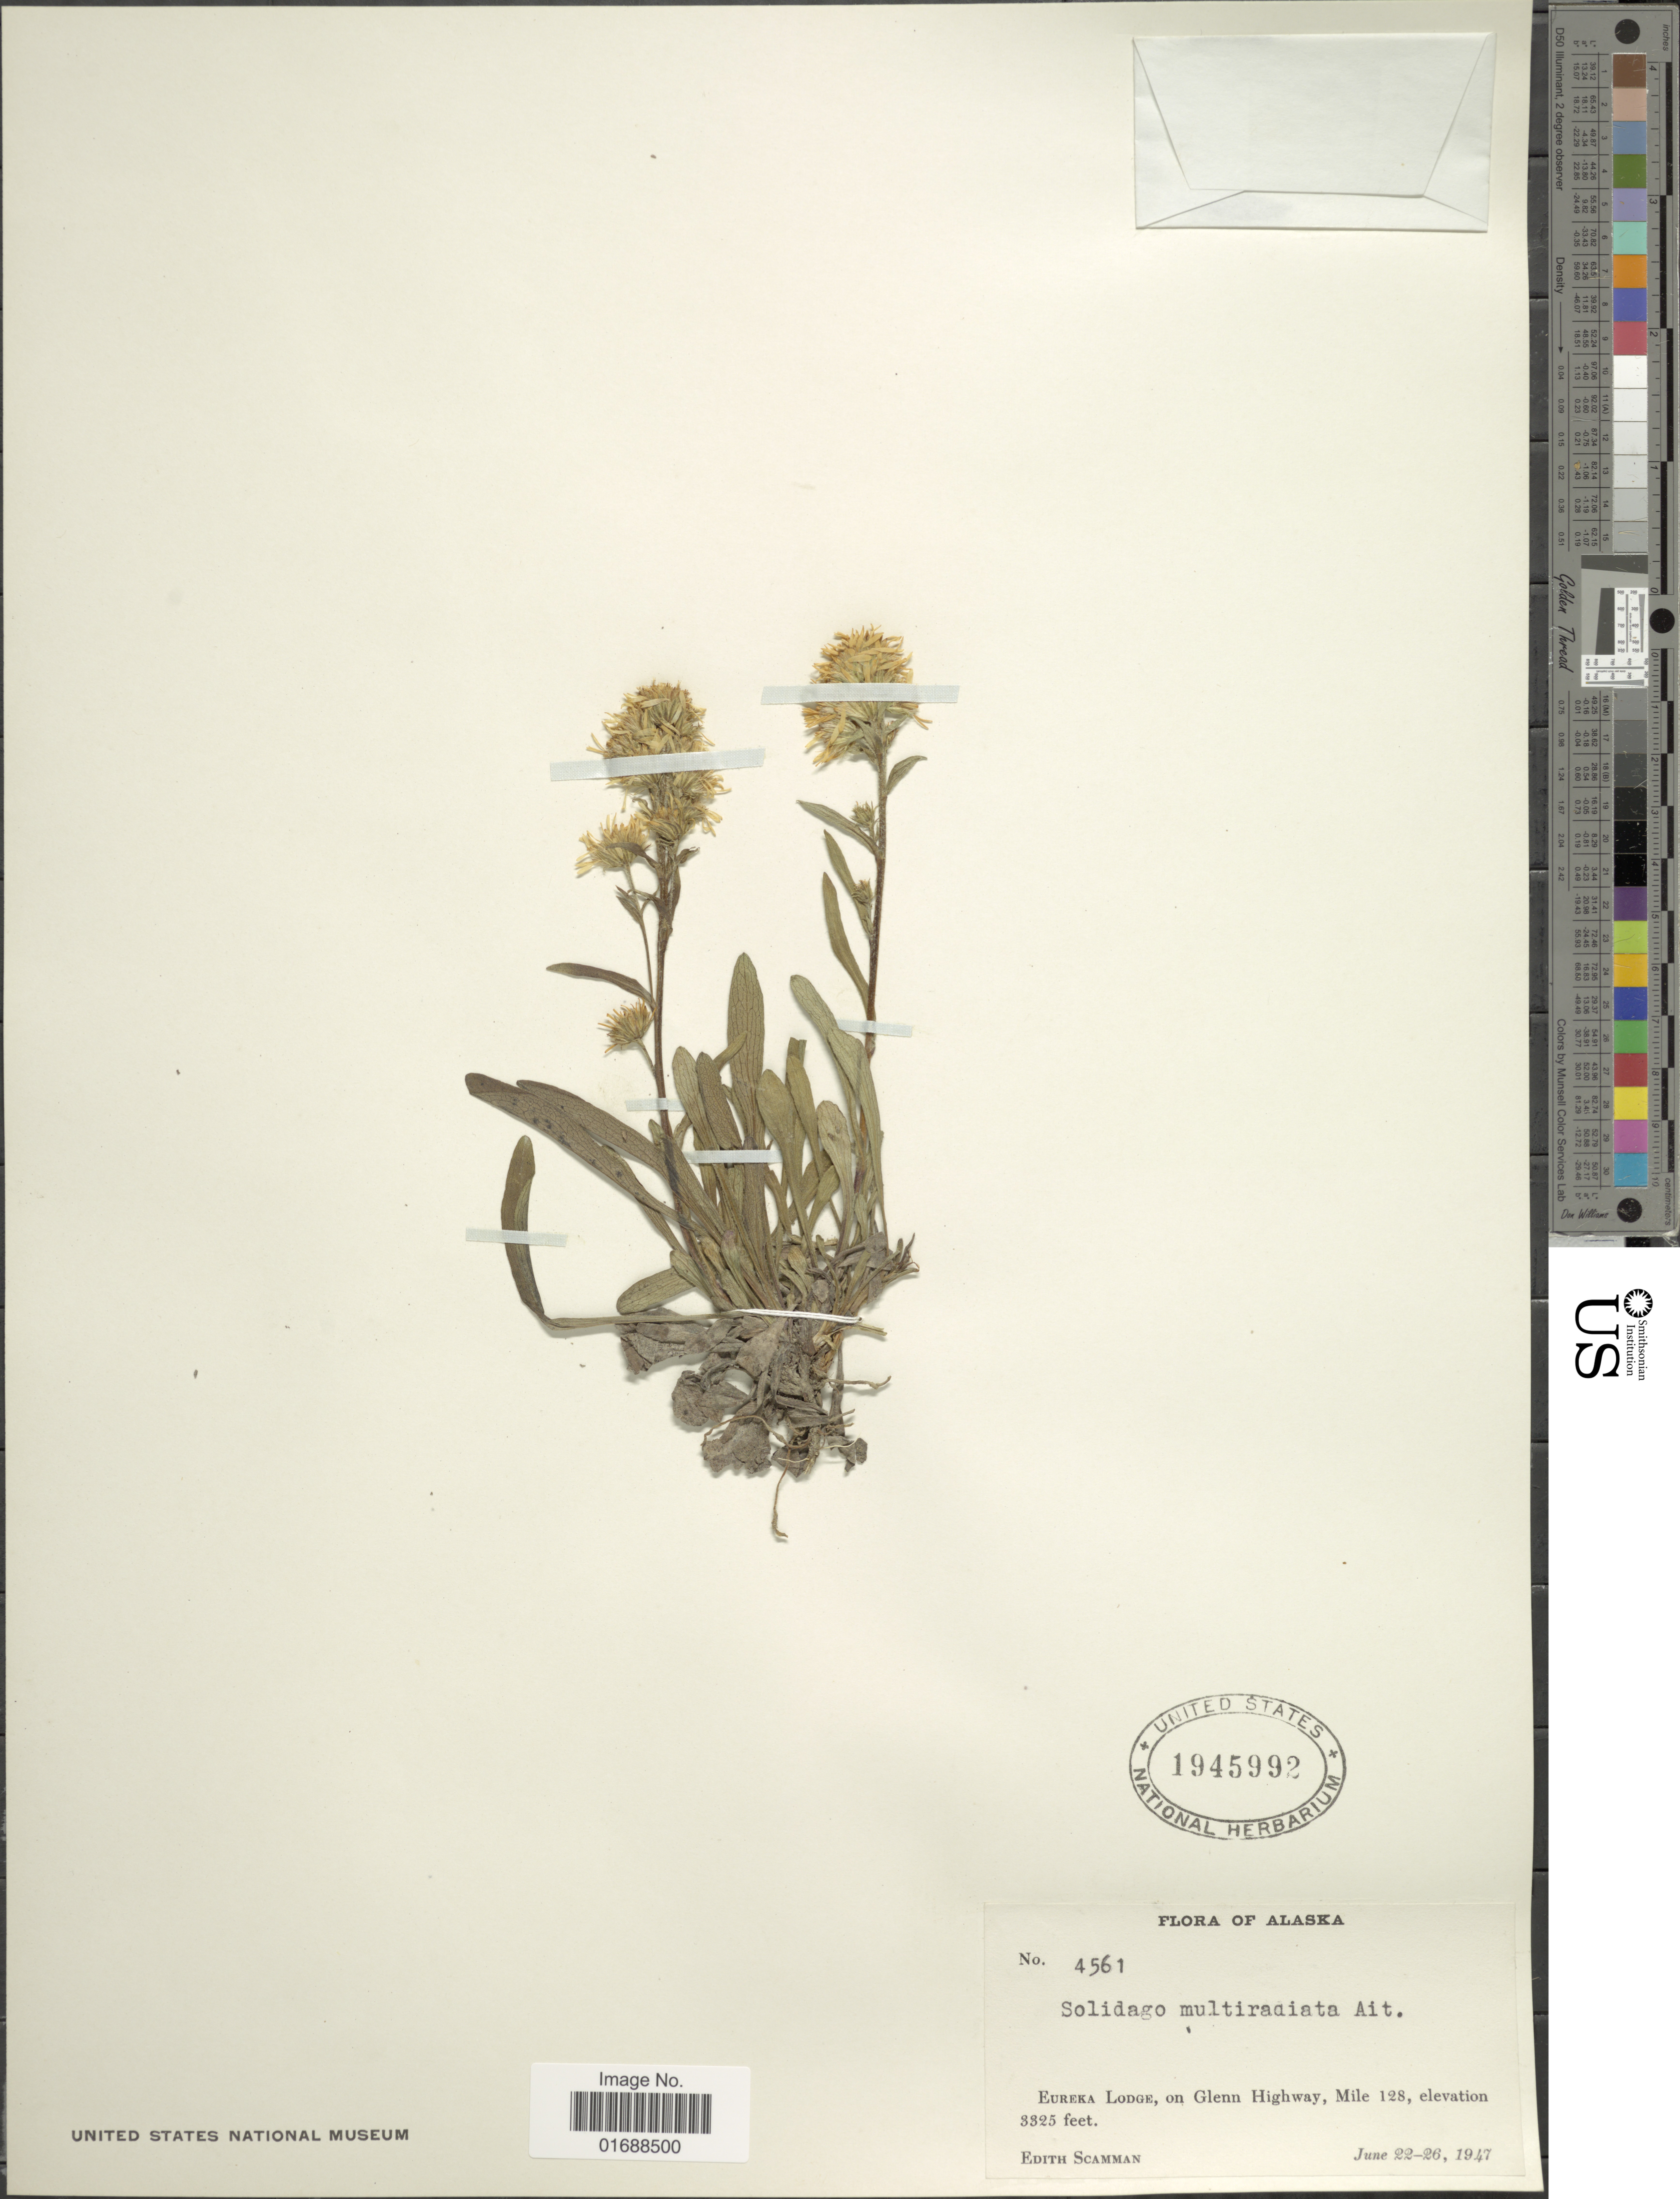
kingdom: Plantae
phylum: Tracheophyta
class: Magnoliopsida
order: Asterales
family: Asteraceae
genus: Solidago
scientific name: Solidago multiradiata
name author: Aiton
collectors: E. Scamman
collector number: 4561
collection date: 1947-06-22/1947-06-26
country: United States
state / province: Alaska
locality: Eureka Lodge, on Glenn Highway, Mile 128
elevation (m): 1013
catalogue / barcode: US 1945992